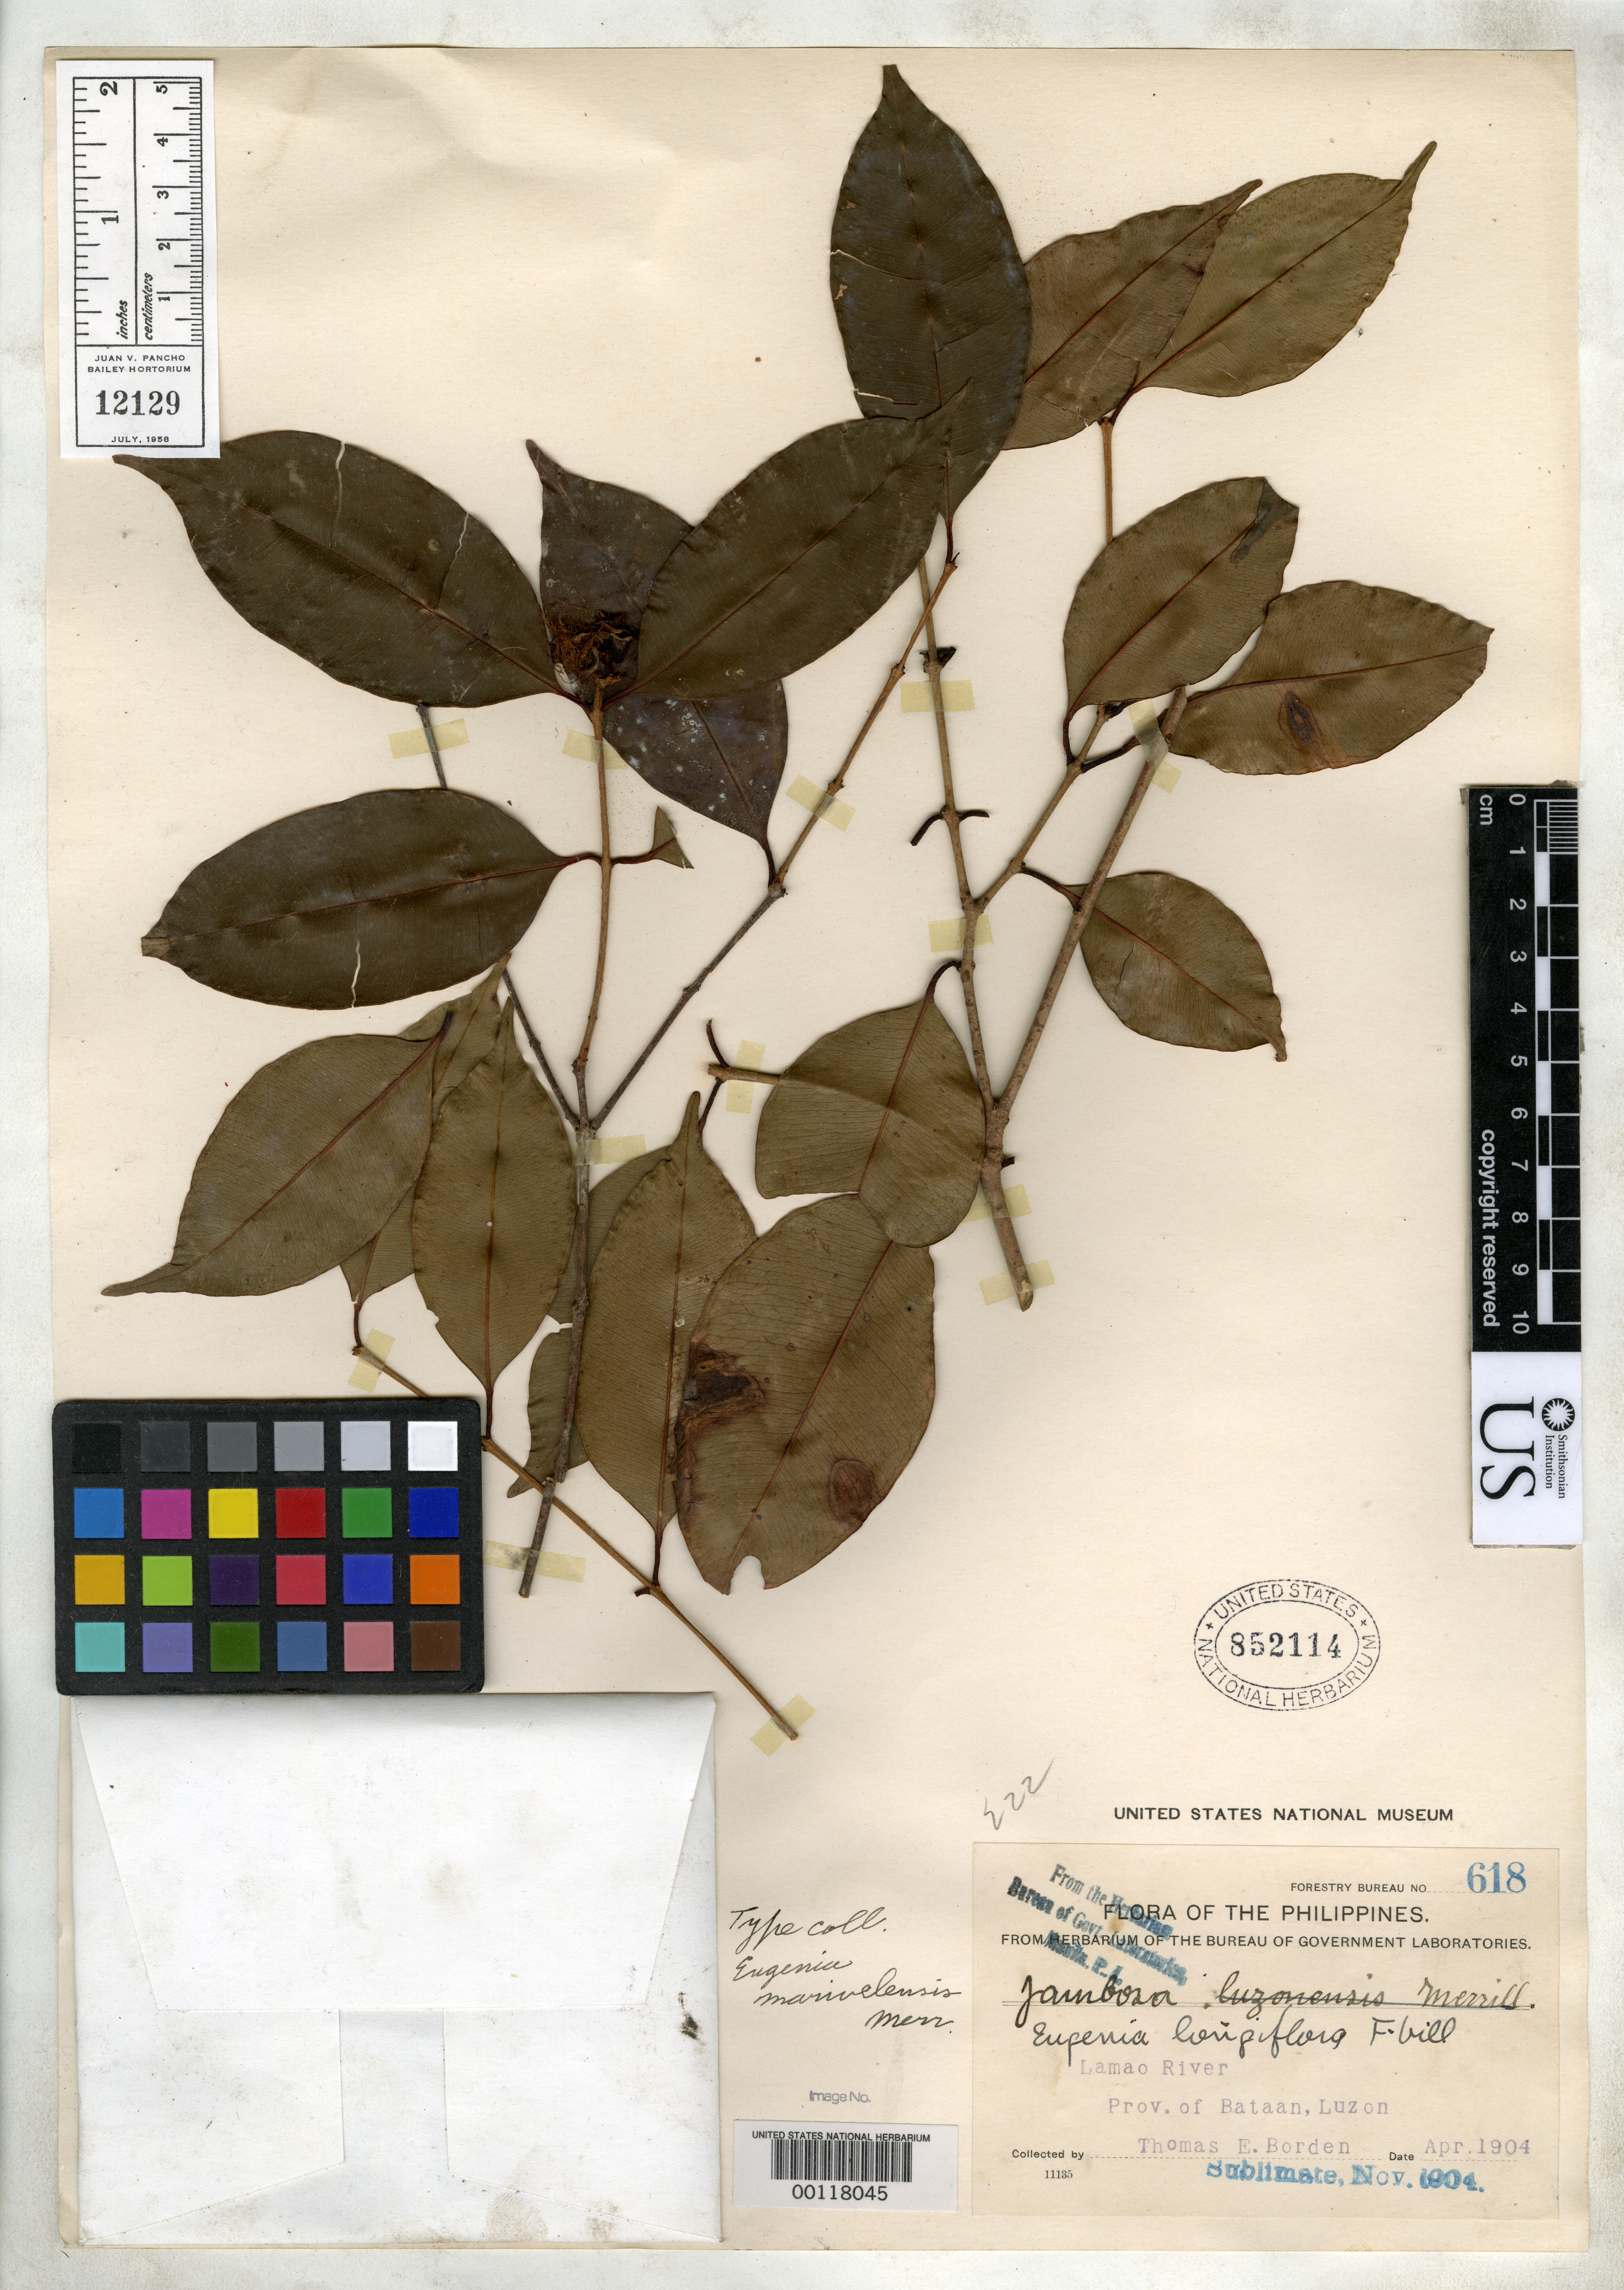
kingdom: Plantae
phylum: Tracheophyta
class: Magnoliopsida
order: Myrtales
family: Myrtaceae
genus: Eugenia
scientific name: Eugenia marivelensis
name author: Merr.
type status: Isosyntype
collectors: T. E. Borden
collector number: Bur. Sci. 618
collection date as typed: Apr 1904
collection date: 1904-04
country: Philippines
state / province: Central Luzon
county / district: Bataan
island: Luzon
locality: Lamao River.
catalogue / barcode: US 852114